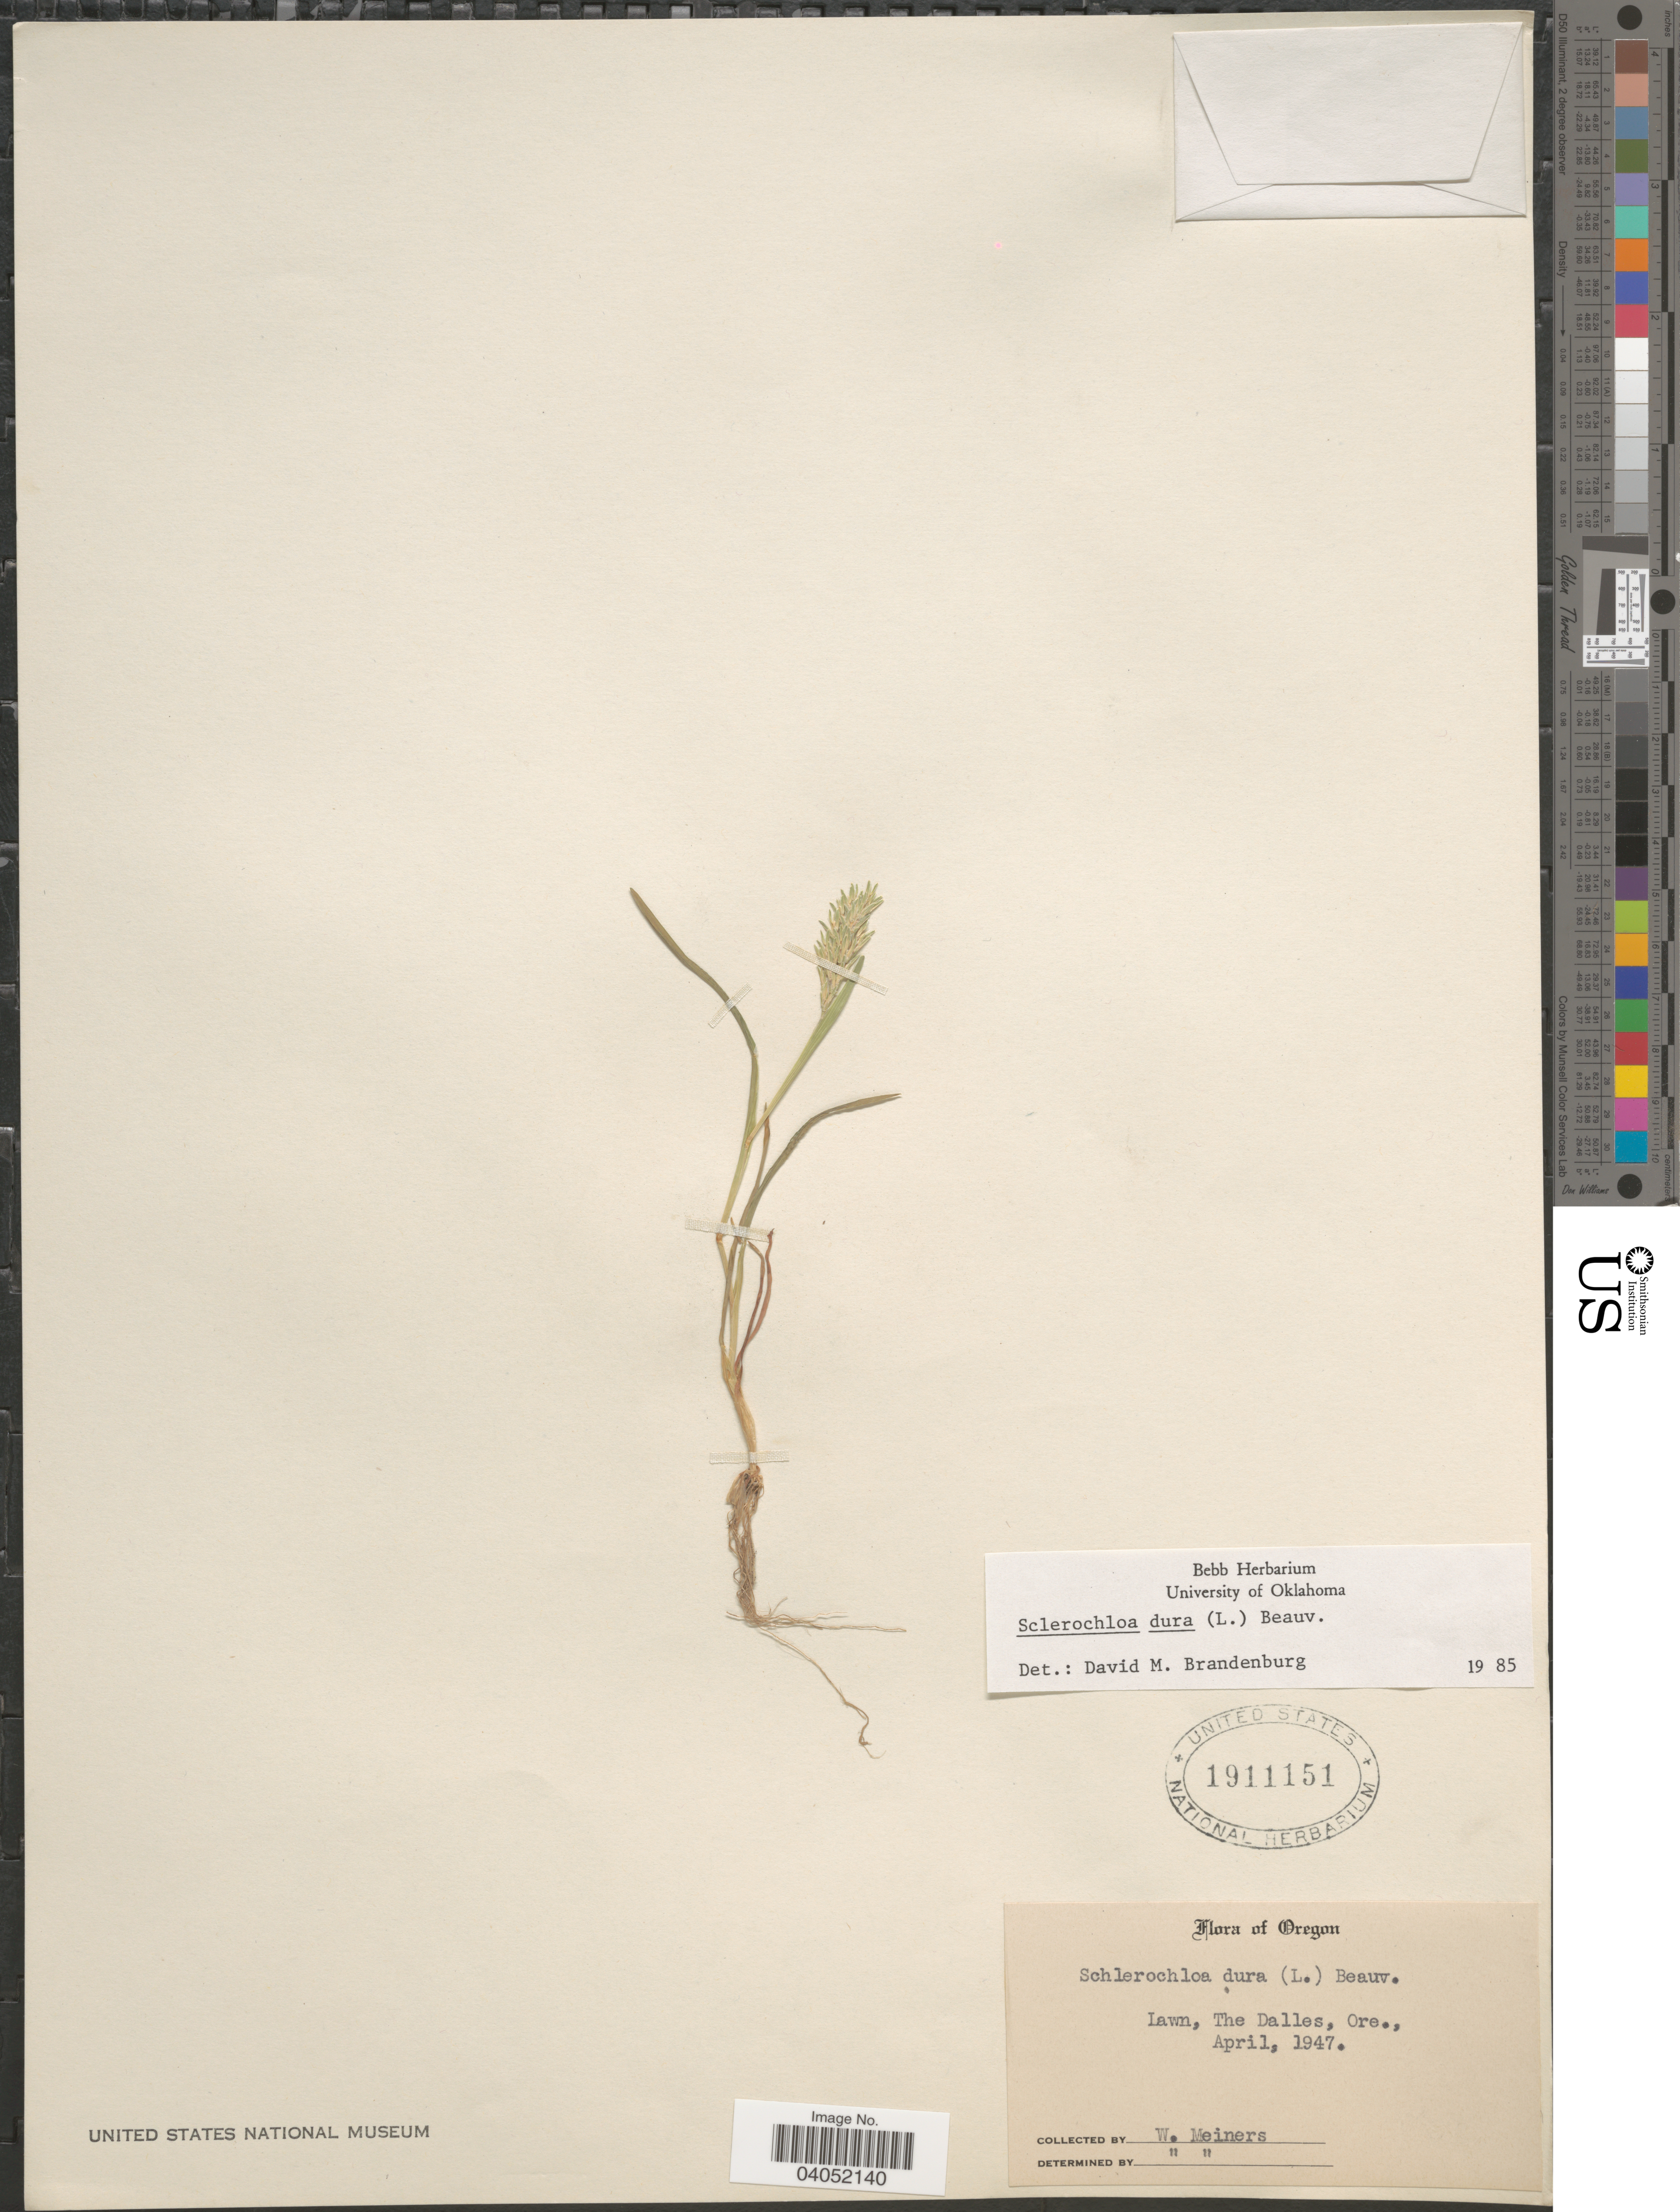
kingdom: Plantae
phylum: Tracheophyta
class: Liliopsida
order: Poales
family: Poaceae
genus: Sclerochloa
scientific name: Sclerochloa dura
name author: (L.) P. Beauv.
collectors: W. Meiners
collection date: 1947-04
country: United States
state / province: Oregon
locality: Lawn, The Dalles.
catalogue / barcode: US 1911151